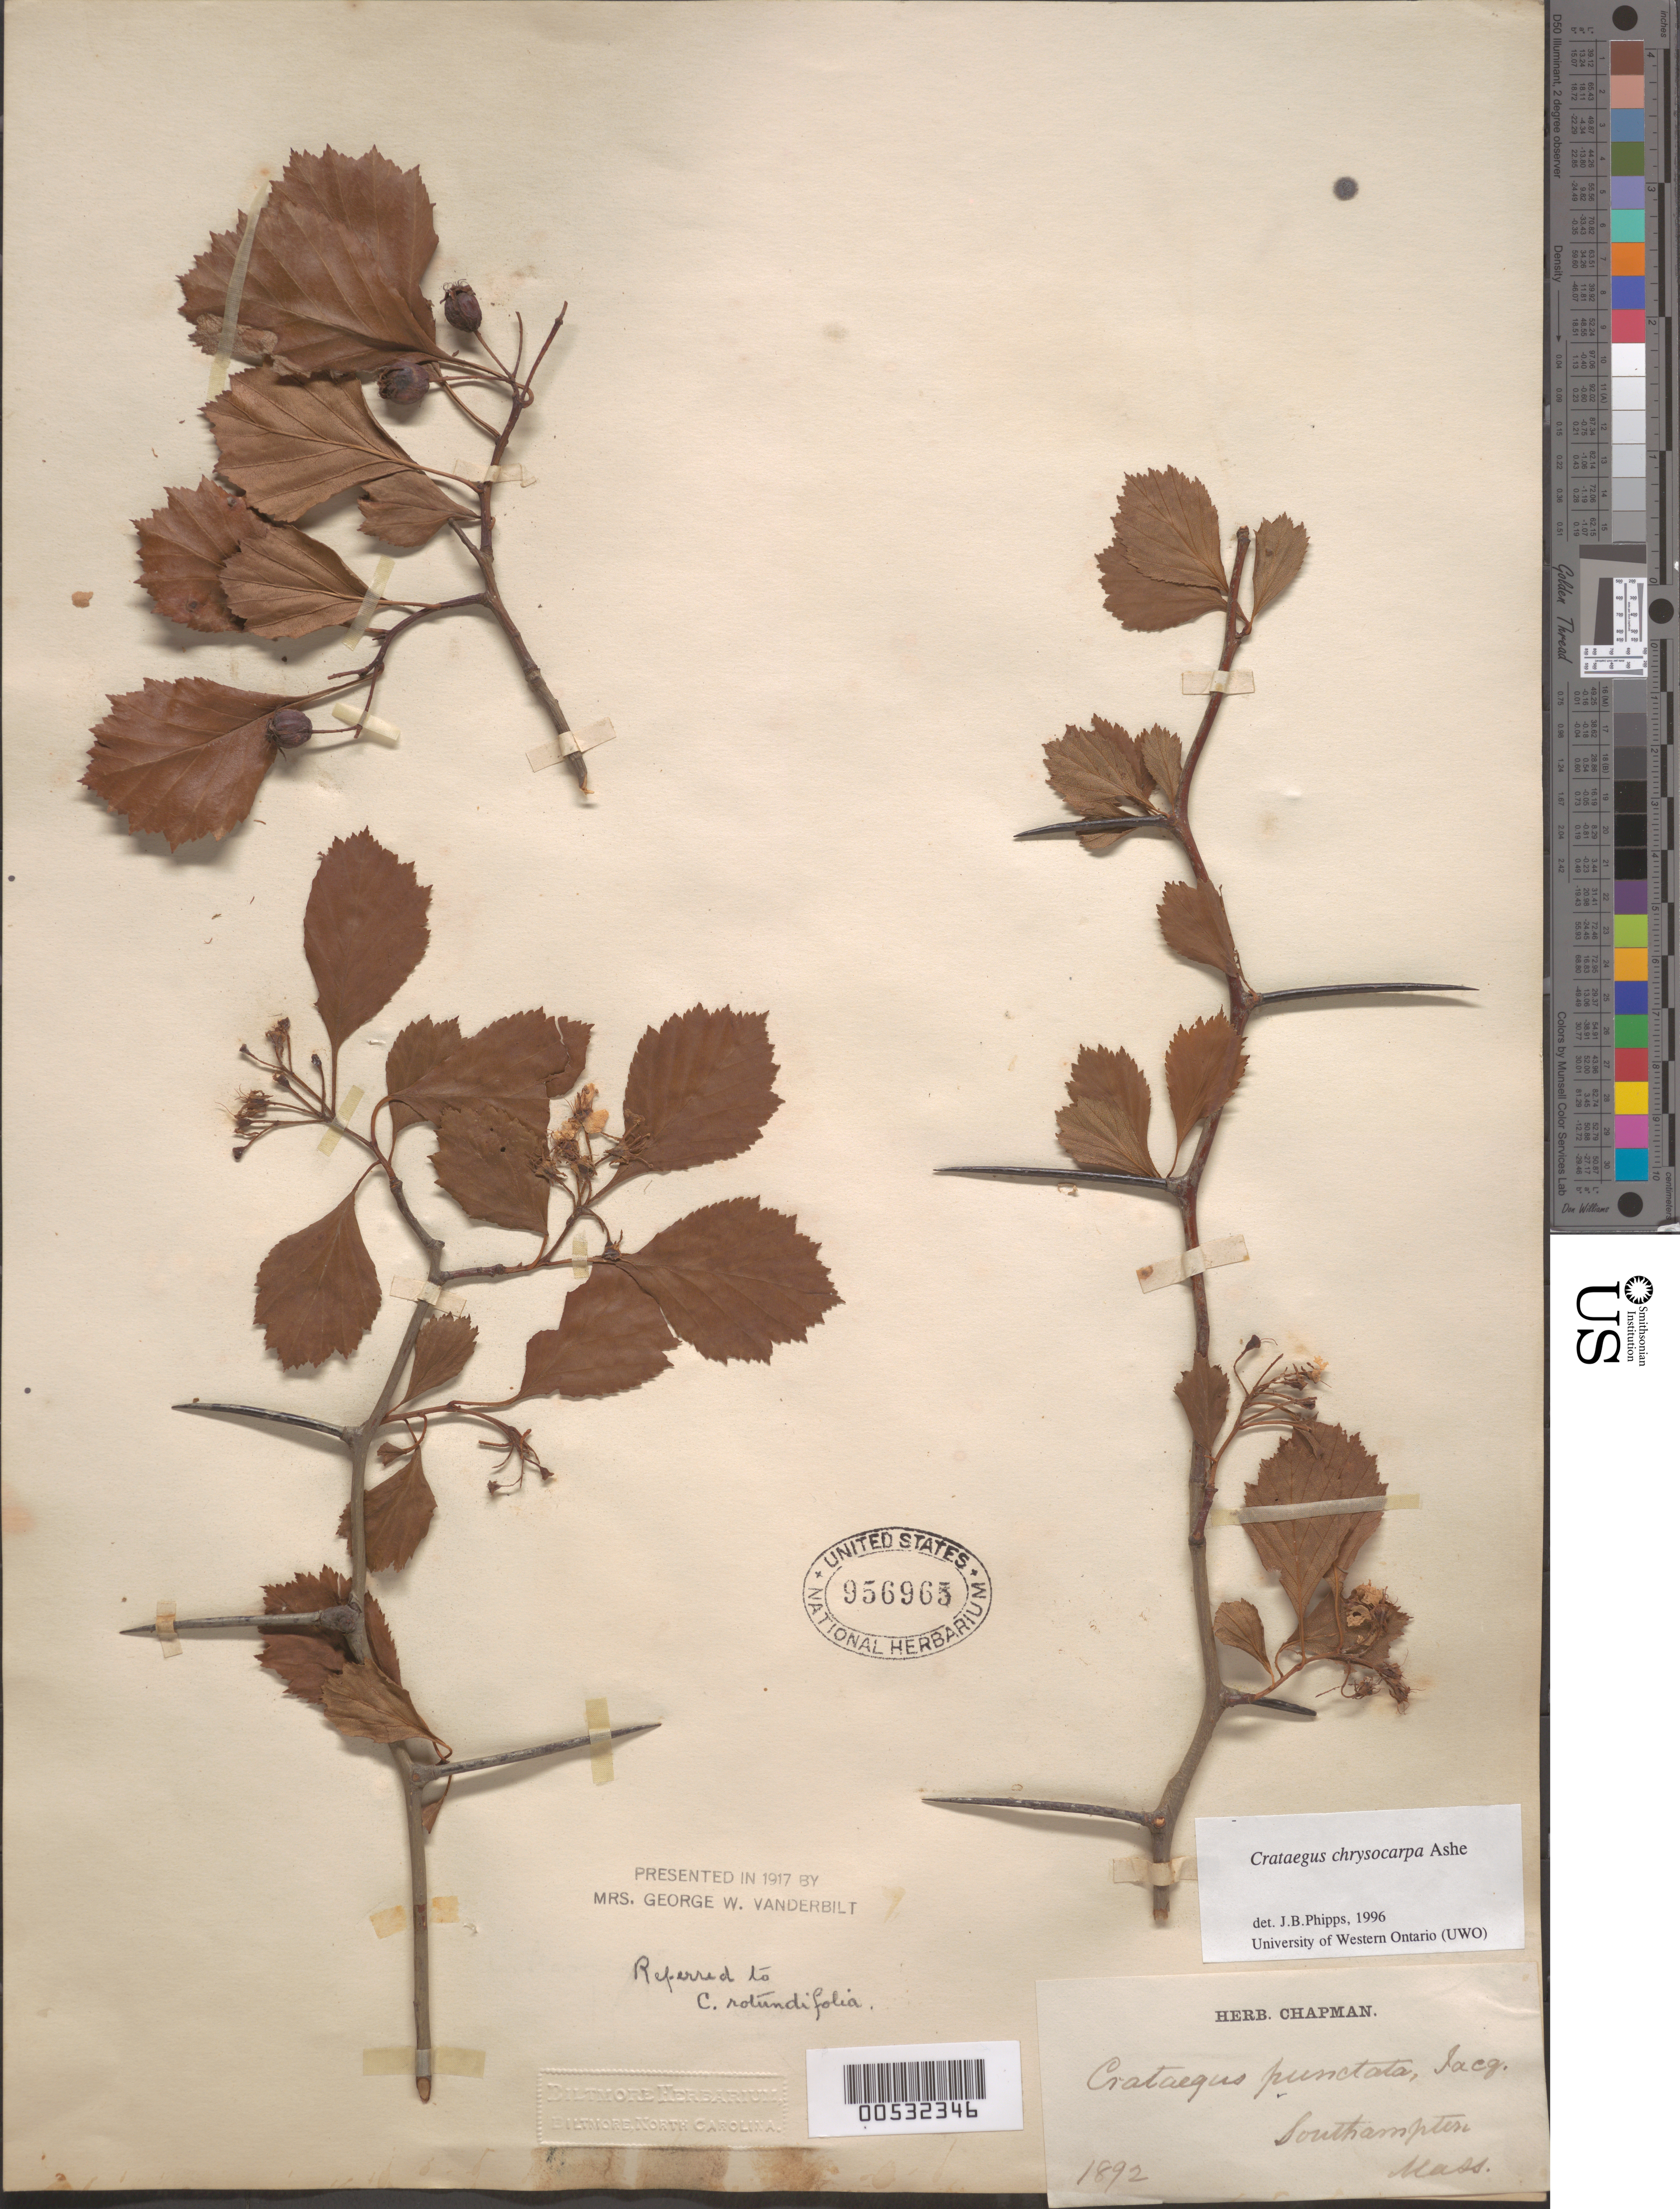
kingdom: Plantae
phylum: Tracheophyta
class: Magnoliopsida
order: Rosales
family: Rosaceae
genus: Crataegus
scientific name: Crataegus chrysocarpa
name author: Ashe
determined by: Phipps, James B., (UWO), University of Western Ontario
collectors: ex herb. Chapman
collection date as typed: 1892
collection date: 1892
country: United States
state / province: Massachusetts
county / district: Hampshire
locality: Southampton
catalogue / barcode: US 956965